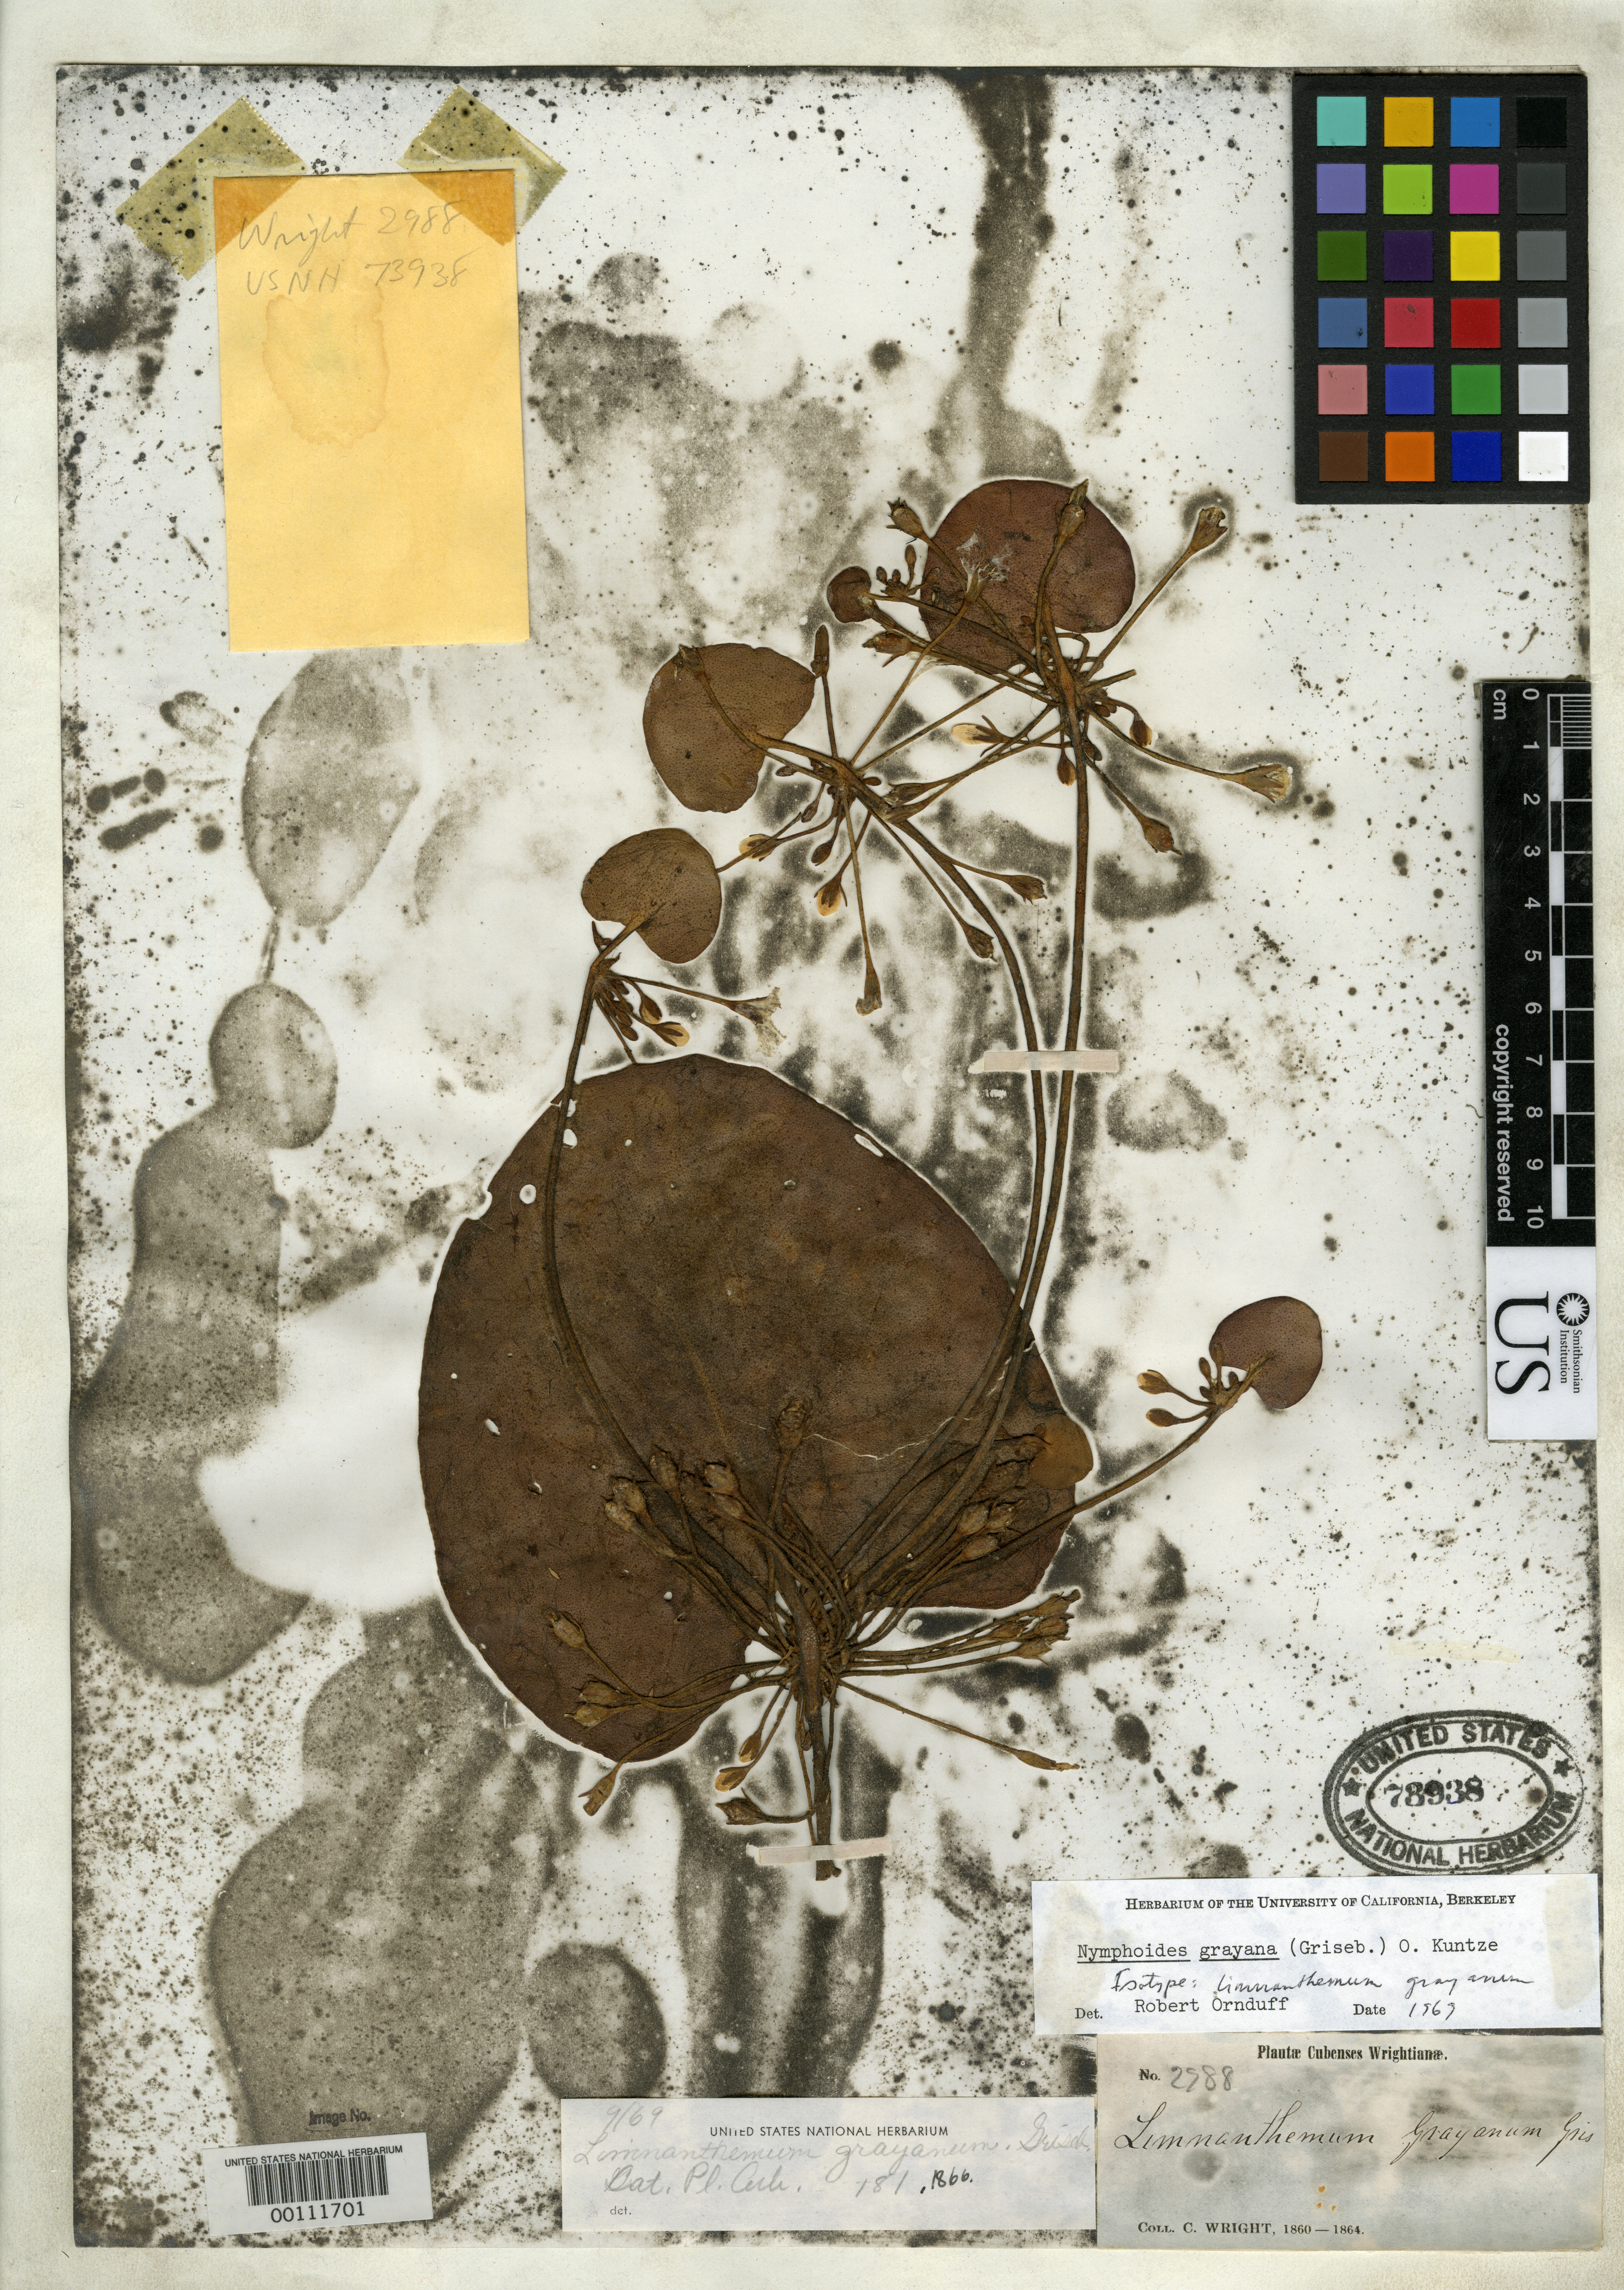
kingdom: Plantae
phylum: Tracheophyta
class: Magnoliopsida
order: Asterales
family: Menyanthaceae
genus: Limnanthemum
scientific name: Limnanthemum grayanum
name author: Griseb.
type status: Isotype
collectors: C. Wright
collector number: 2988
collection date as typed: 1860 to -- --- 1864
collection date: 1860/1864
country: Cuba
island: Greater Antilles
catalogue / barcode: US 73938